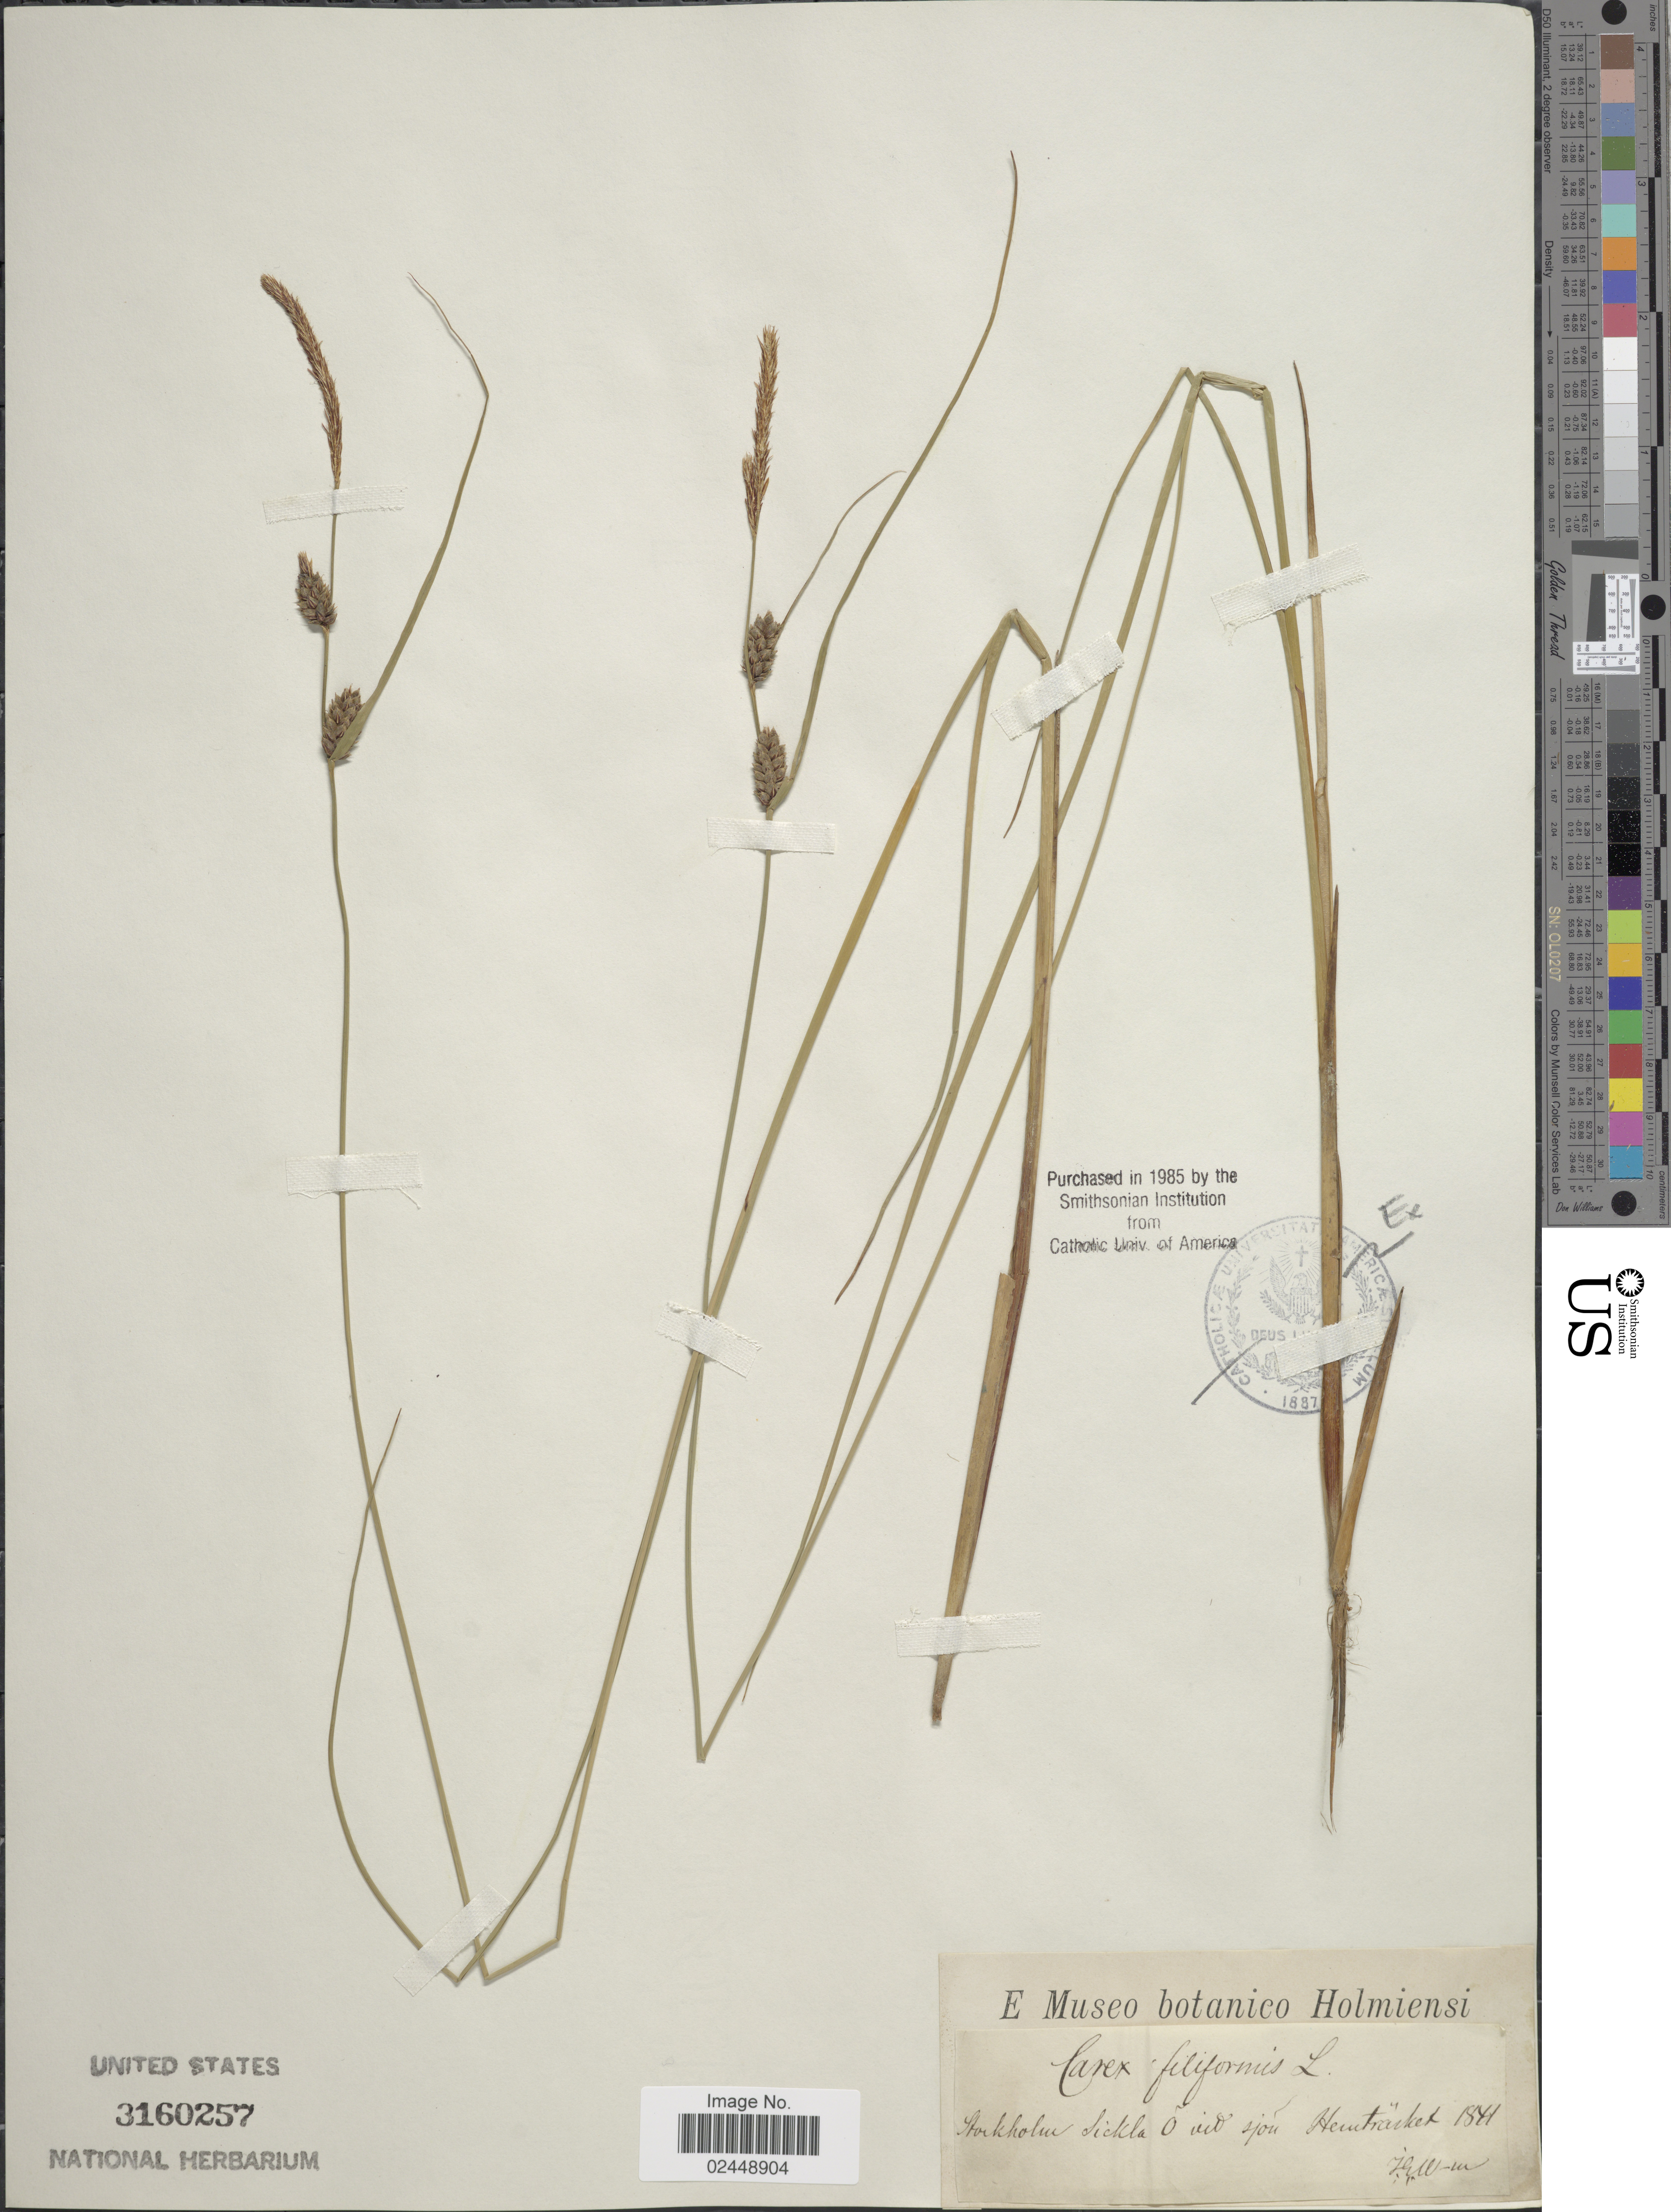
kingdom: Plantae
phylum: Tracheophyta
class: Liliopsida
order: Poales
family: Cyperaceae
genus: Carex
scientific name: Carex lasiocarpa var. lasiocarpa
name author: Ehrh.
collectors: J. E. W. -M.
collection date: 1841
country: Sweden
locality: Stockholm Sickla o vid sjou Hemtrasket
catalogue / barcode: US 3160257